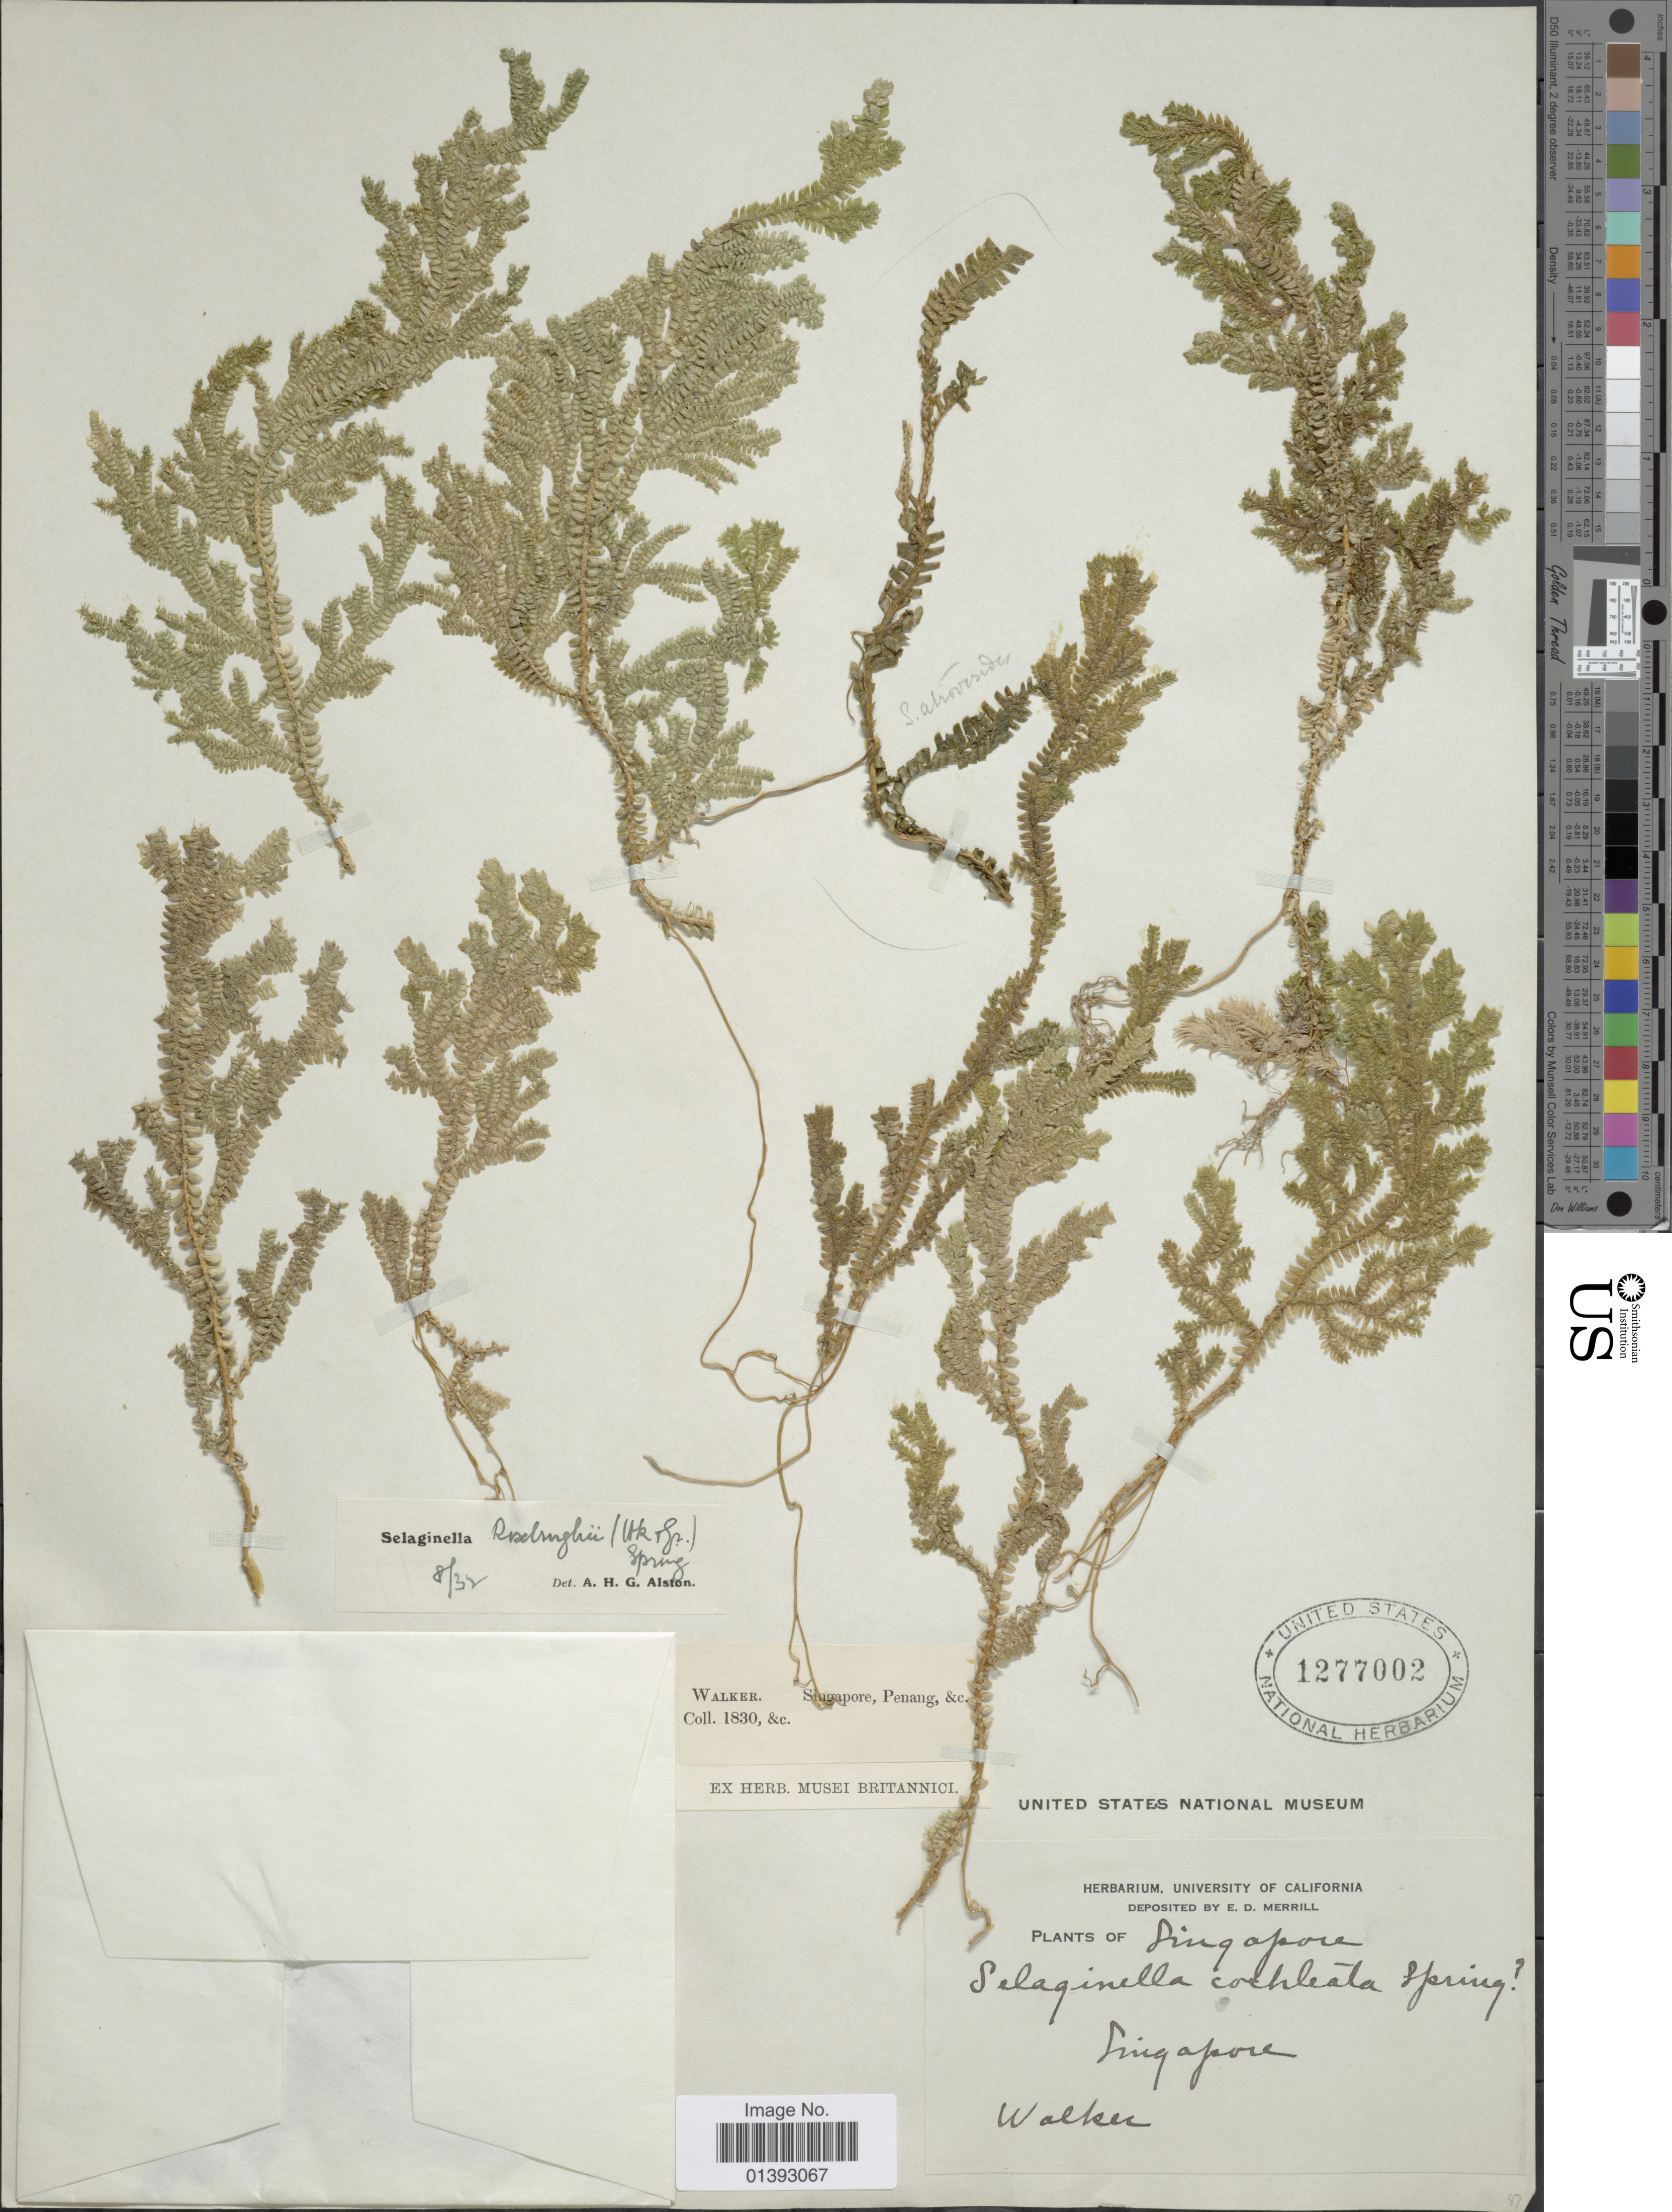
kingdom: Plantae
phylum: Tracheophyta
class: Lycopodiopsida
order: Selaginellales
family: Selaginellaceae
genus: Selaginella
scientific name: Selaginella roxburghii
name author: (Hook. & Grev.) Spring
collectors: -. Walker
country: Singapore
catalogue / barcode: US 1277002